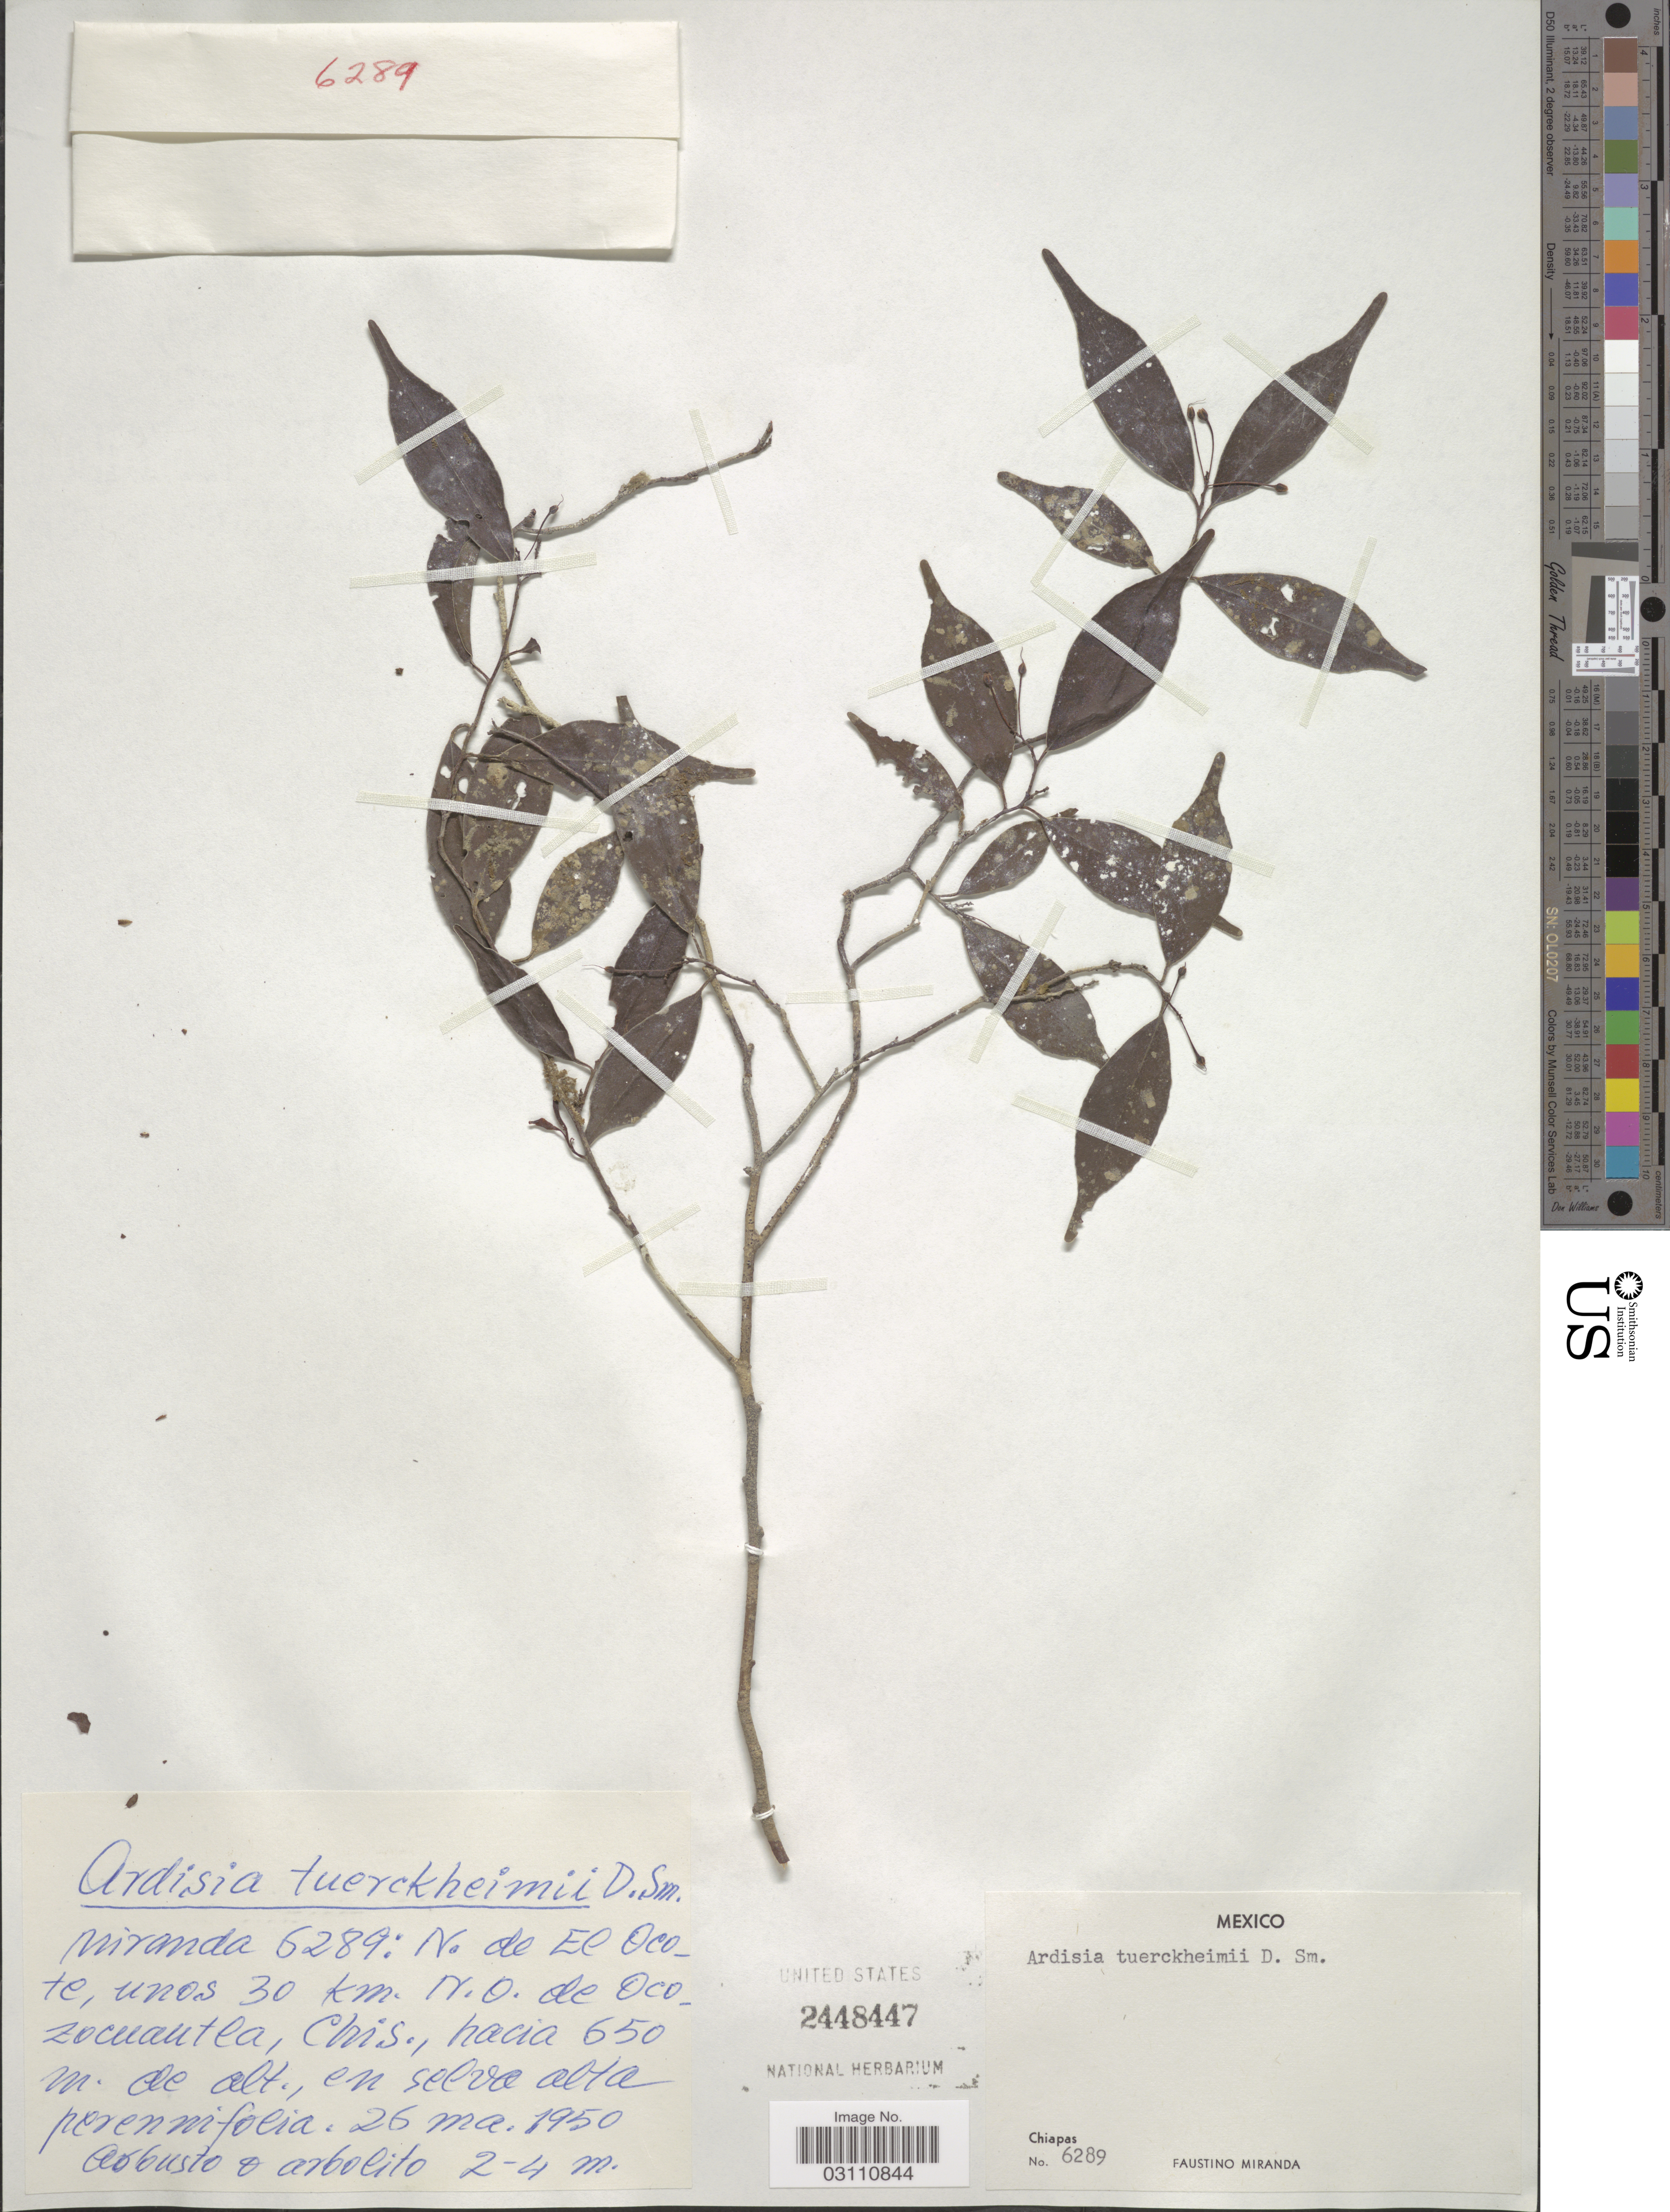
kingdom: Plantae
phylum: Tracheophyta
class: Magnoliopsida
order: Ericales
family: Primulaceae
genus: Ardisia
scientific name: Ardisia tuerckheimii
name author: Donn. Sm.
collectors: F. Miranda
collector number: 6289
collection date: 1950-05-26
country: Mexico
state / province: Chiapas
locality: N. de El Ocote, unos 30 km N.O. de Ocozocuautla, Chis.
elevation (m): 650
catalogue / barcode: US 2448447